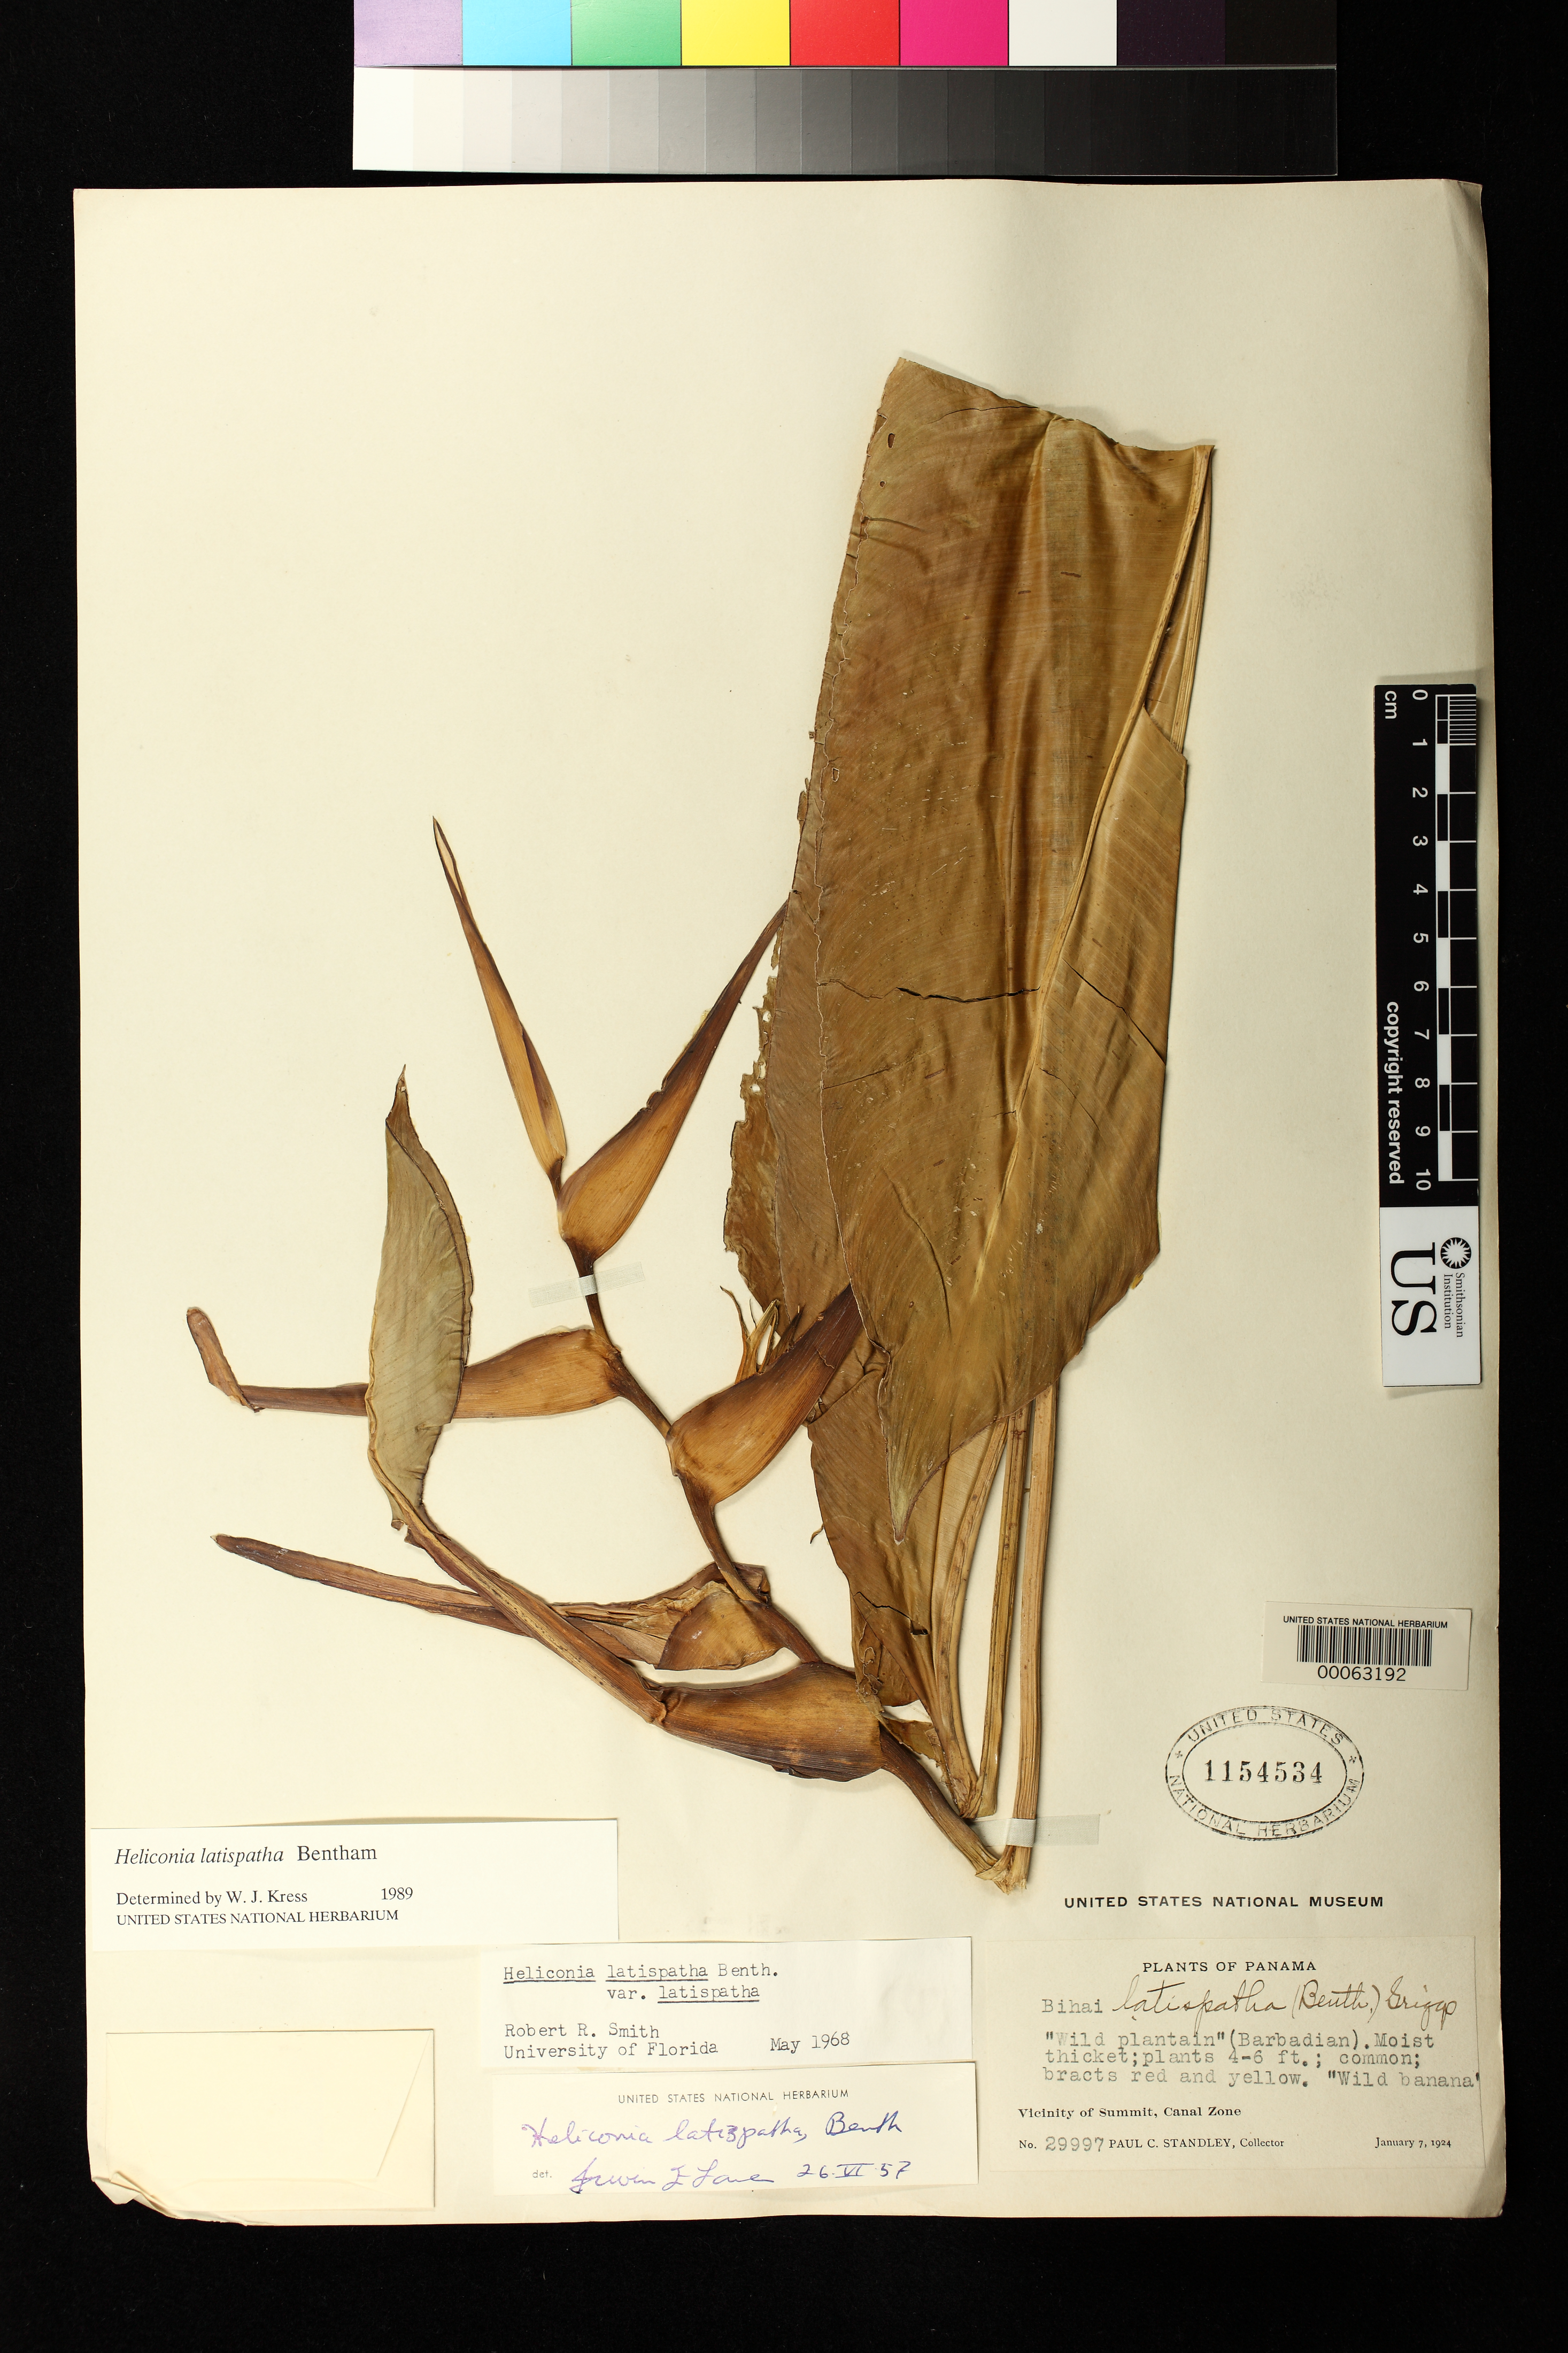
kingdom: Plantae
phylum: Tracheophyta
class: Liliopsida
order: Zingiberales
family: Heliconiaceae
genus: Heliconia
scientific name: Heliconia latispatha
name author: Benth.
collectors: P. C. Standley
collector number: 29997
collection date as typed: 07 Jan 1924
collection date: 1924-01-07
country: Panama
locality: Vicinity of Summit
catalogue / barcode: US 1154534